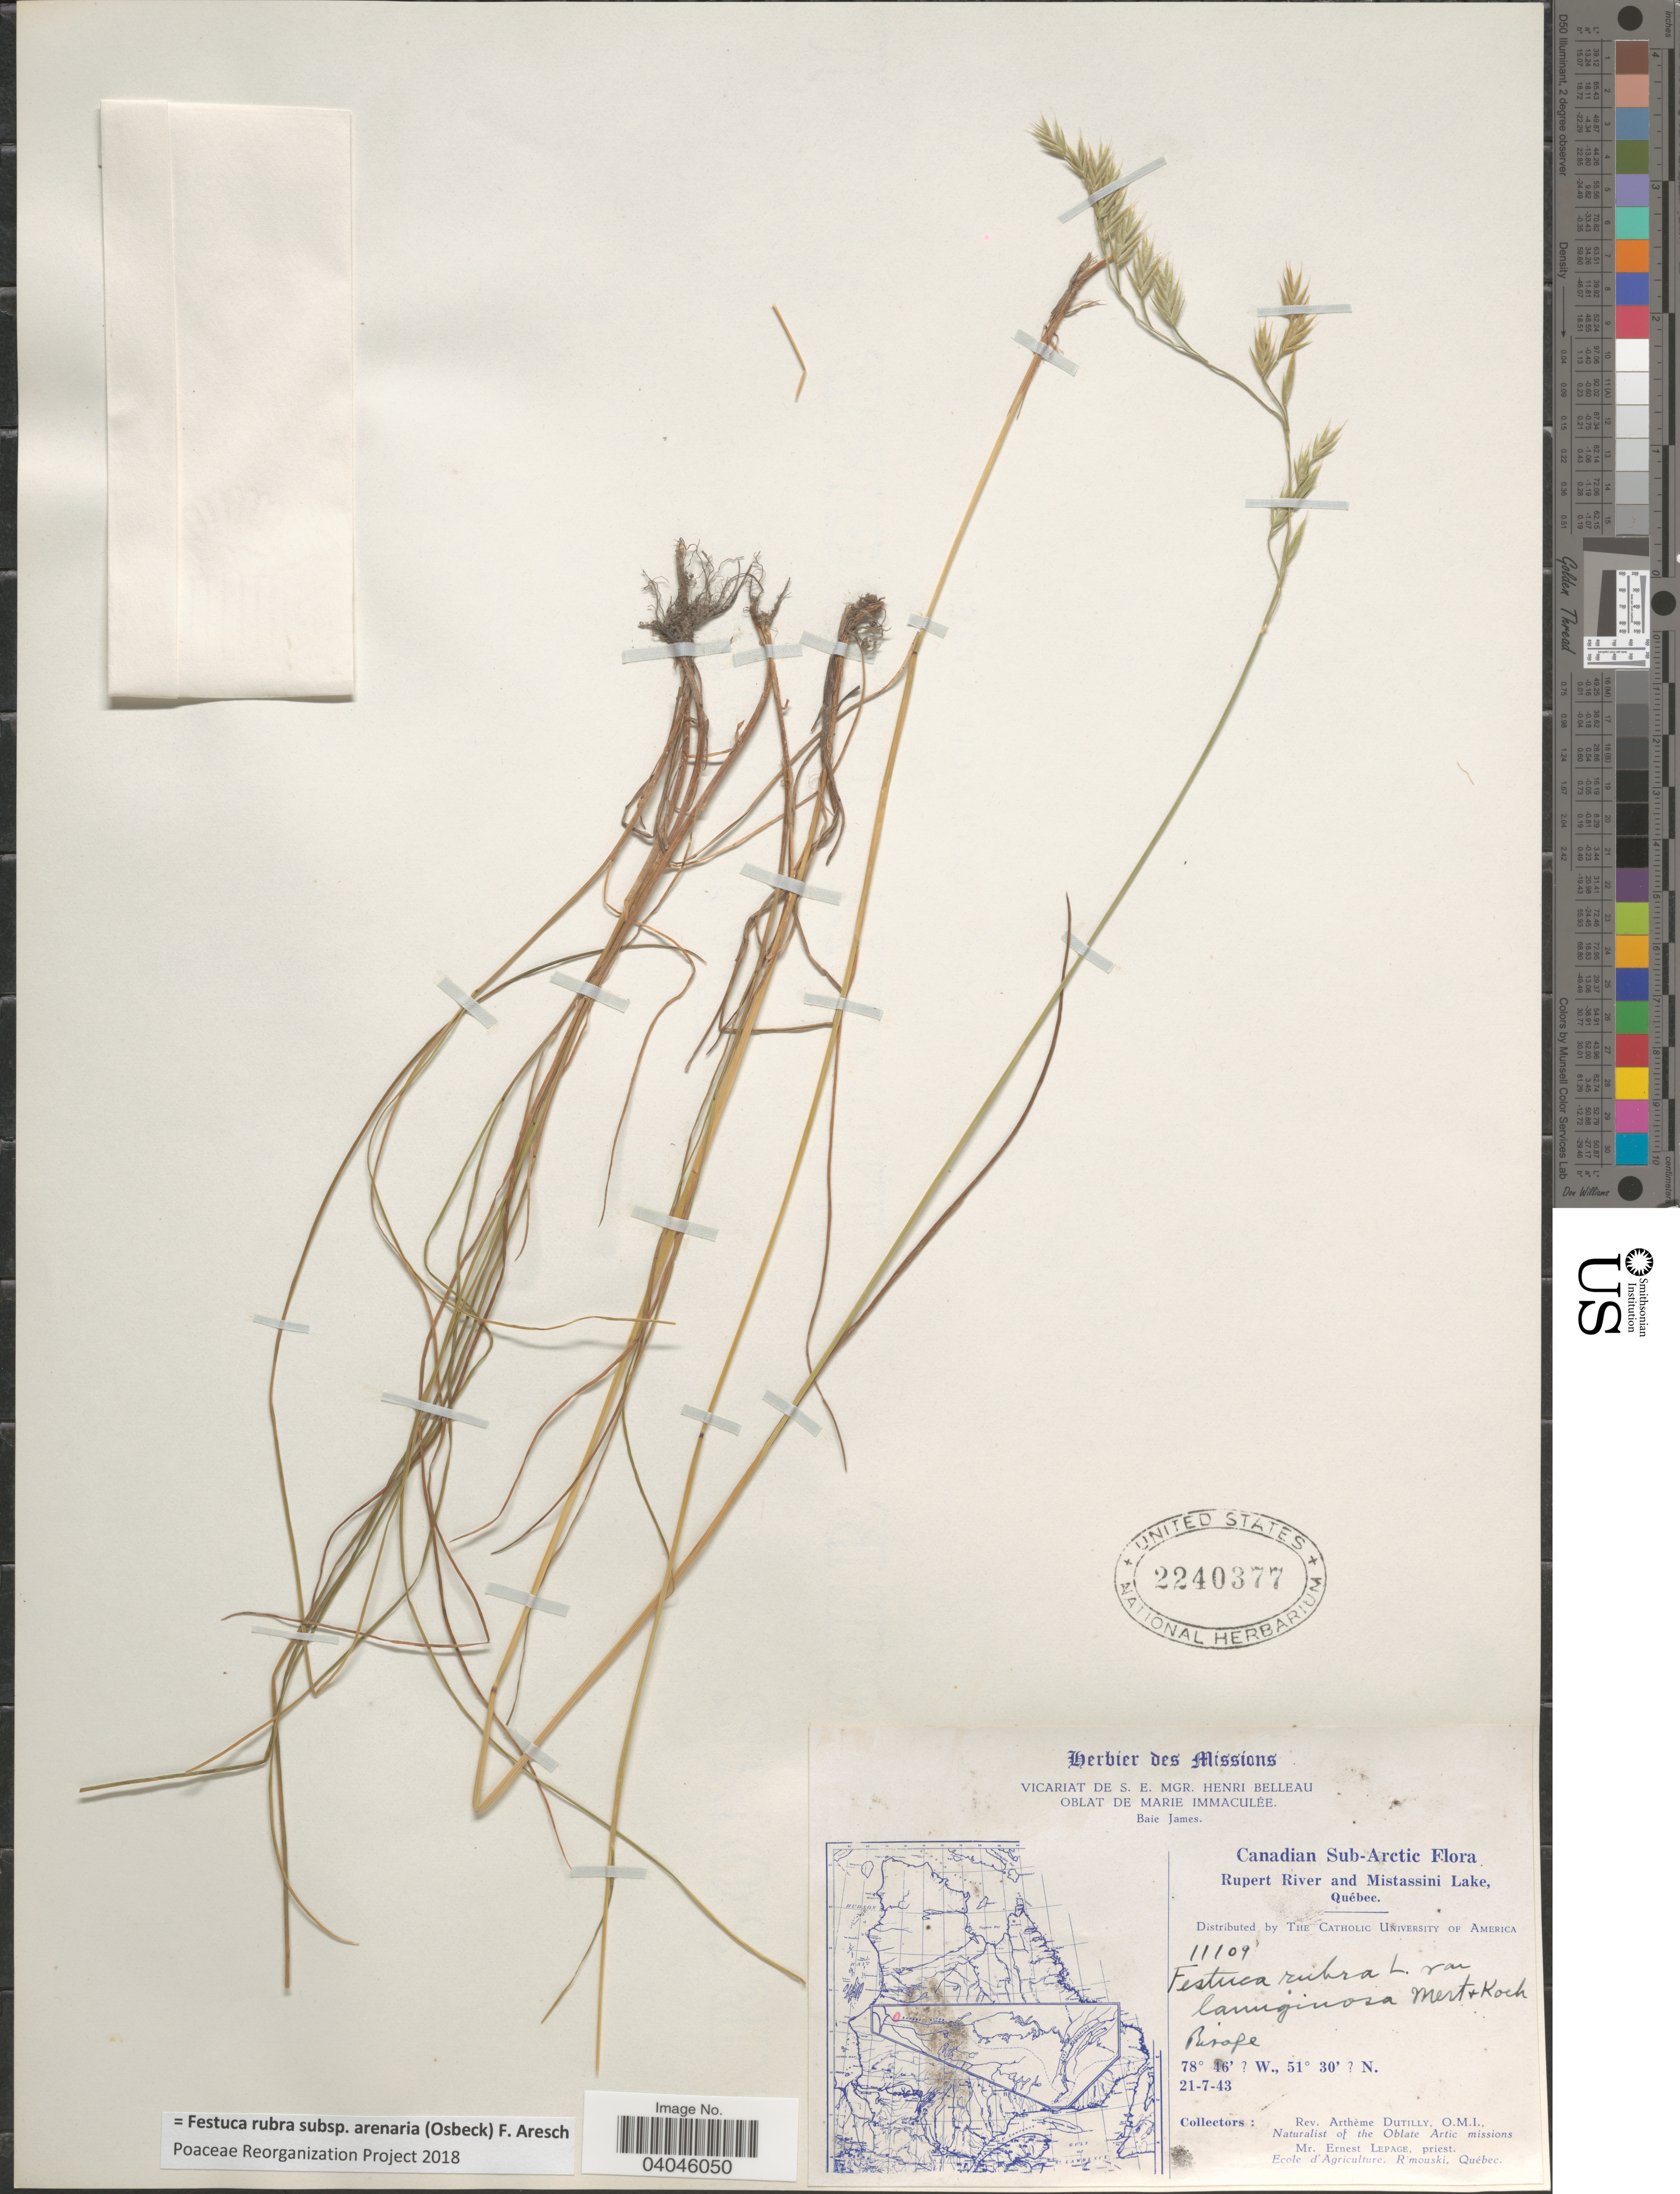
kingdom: Plantae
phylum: Tracheophyta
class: Liliopsida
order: Poales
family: Poaceae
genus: Festuca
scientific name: Festuca rubra subsp. arenaria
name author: (Osbeck) F. Aresch.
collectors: A. Dutilly & E. Lepage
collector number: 11109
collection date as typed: Transcribed d/m/y: 21/7/43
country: Canada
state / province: Quebec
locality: Canadian Sub-Arctic. Rupert River and Mistassini Lake. Bisope.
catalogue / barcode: US 2240377